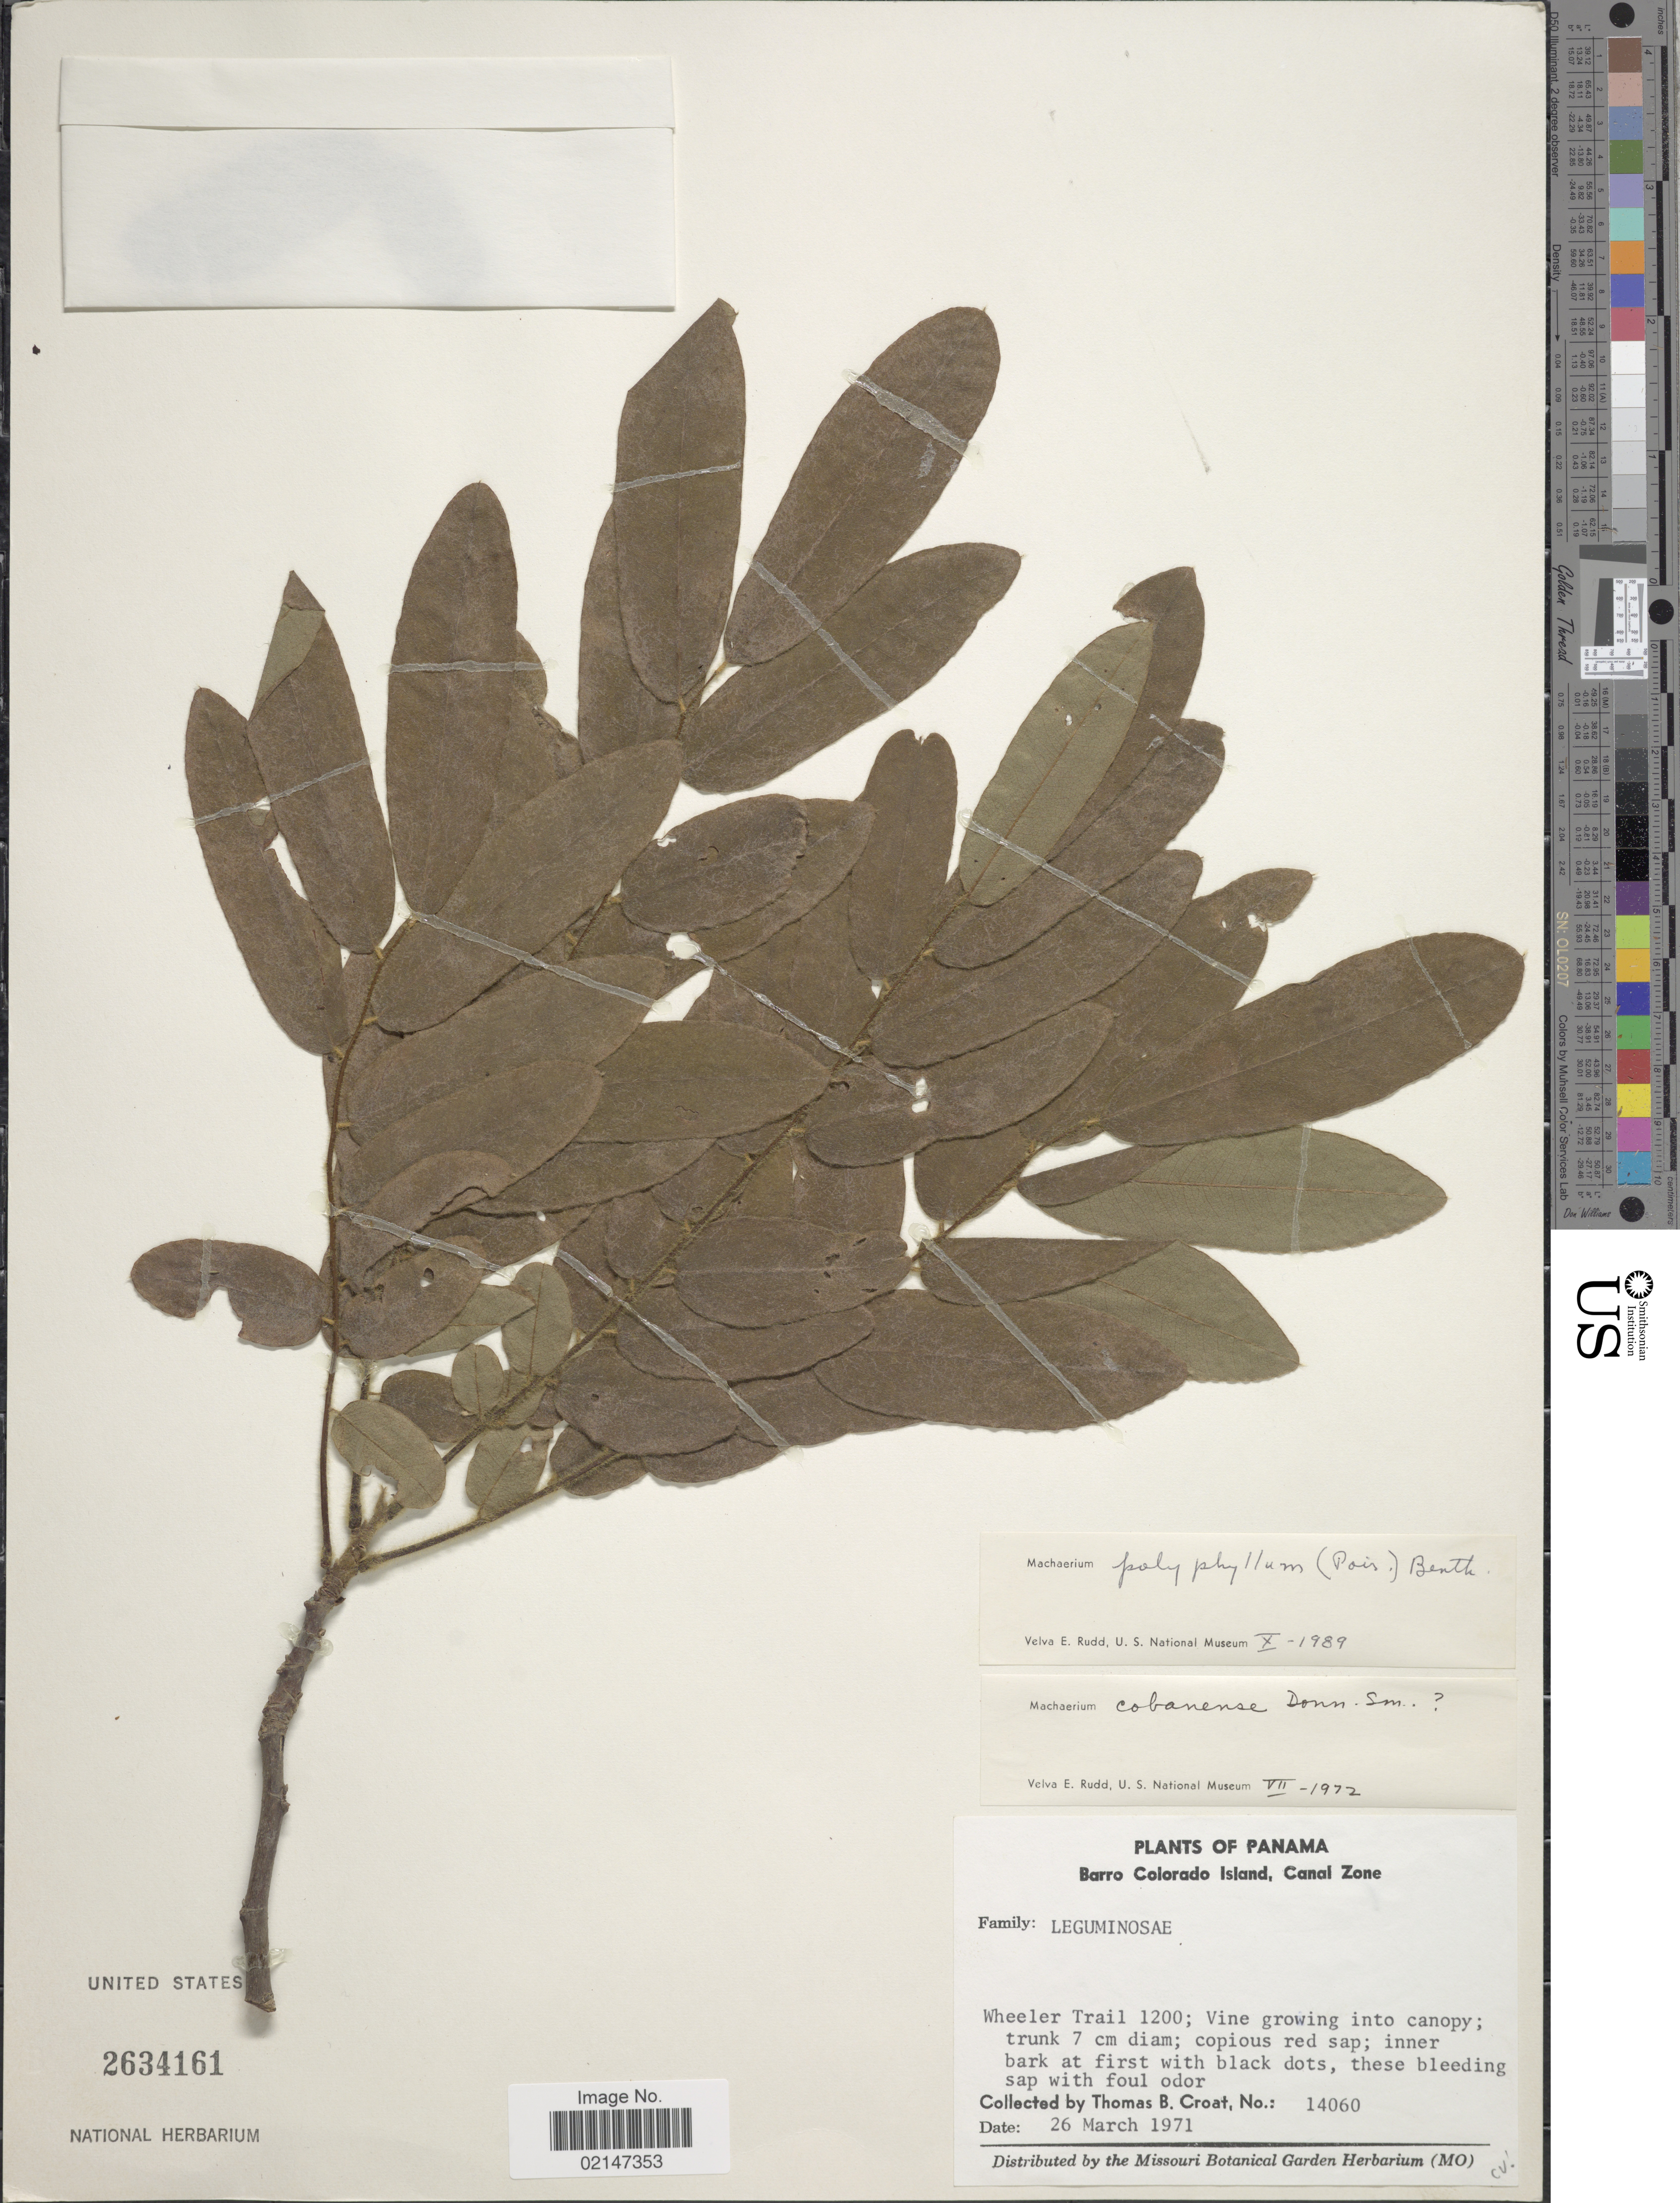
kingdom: Plantae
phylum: Tracheophyta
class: Magnoliopsida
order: Fabales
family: Fabaceae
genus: Machaerium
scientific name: Machaerium polyphyllum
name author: (Poir.) Benth.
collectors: T. B. Croat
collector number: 14060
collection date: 1971-03-26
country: Panama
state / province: Panamá Oeste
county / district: Canal Zone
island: Barro Colorado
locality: Barro Colorado Island, Canal Zone, Wheeler Trail 1200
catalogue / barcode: US 2634161